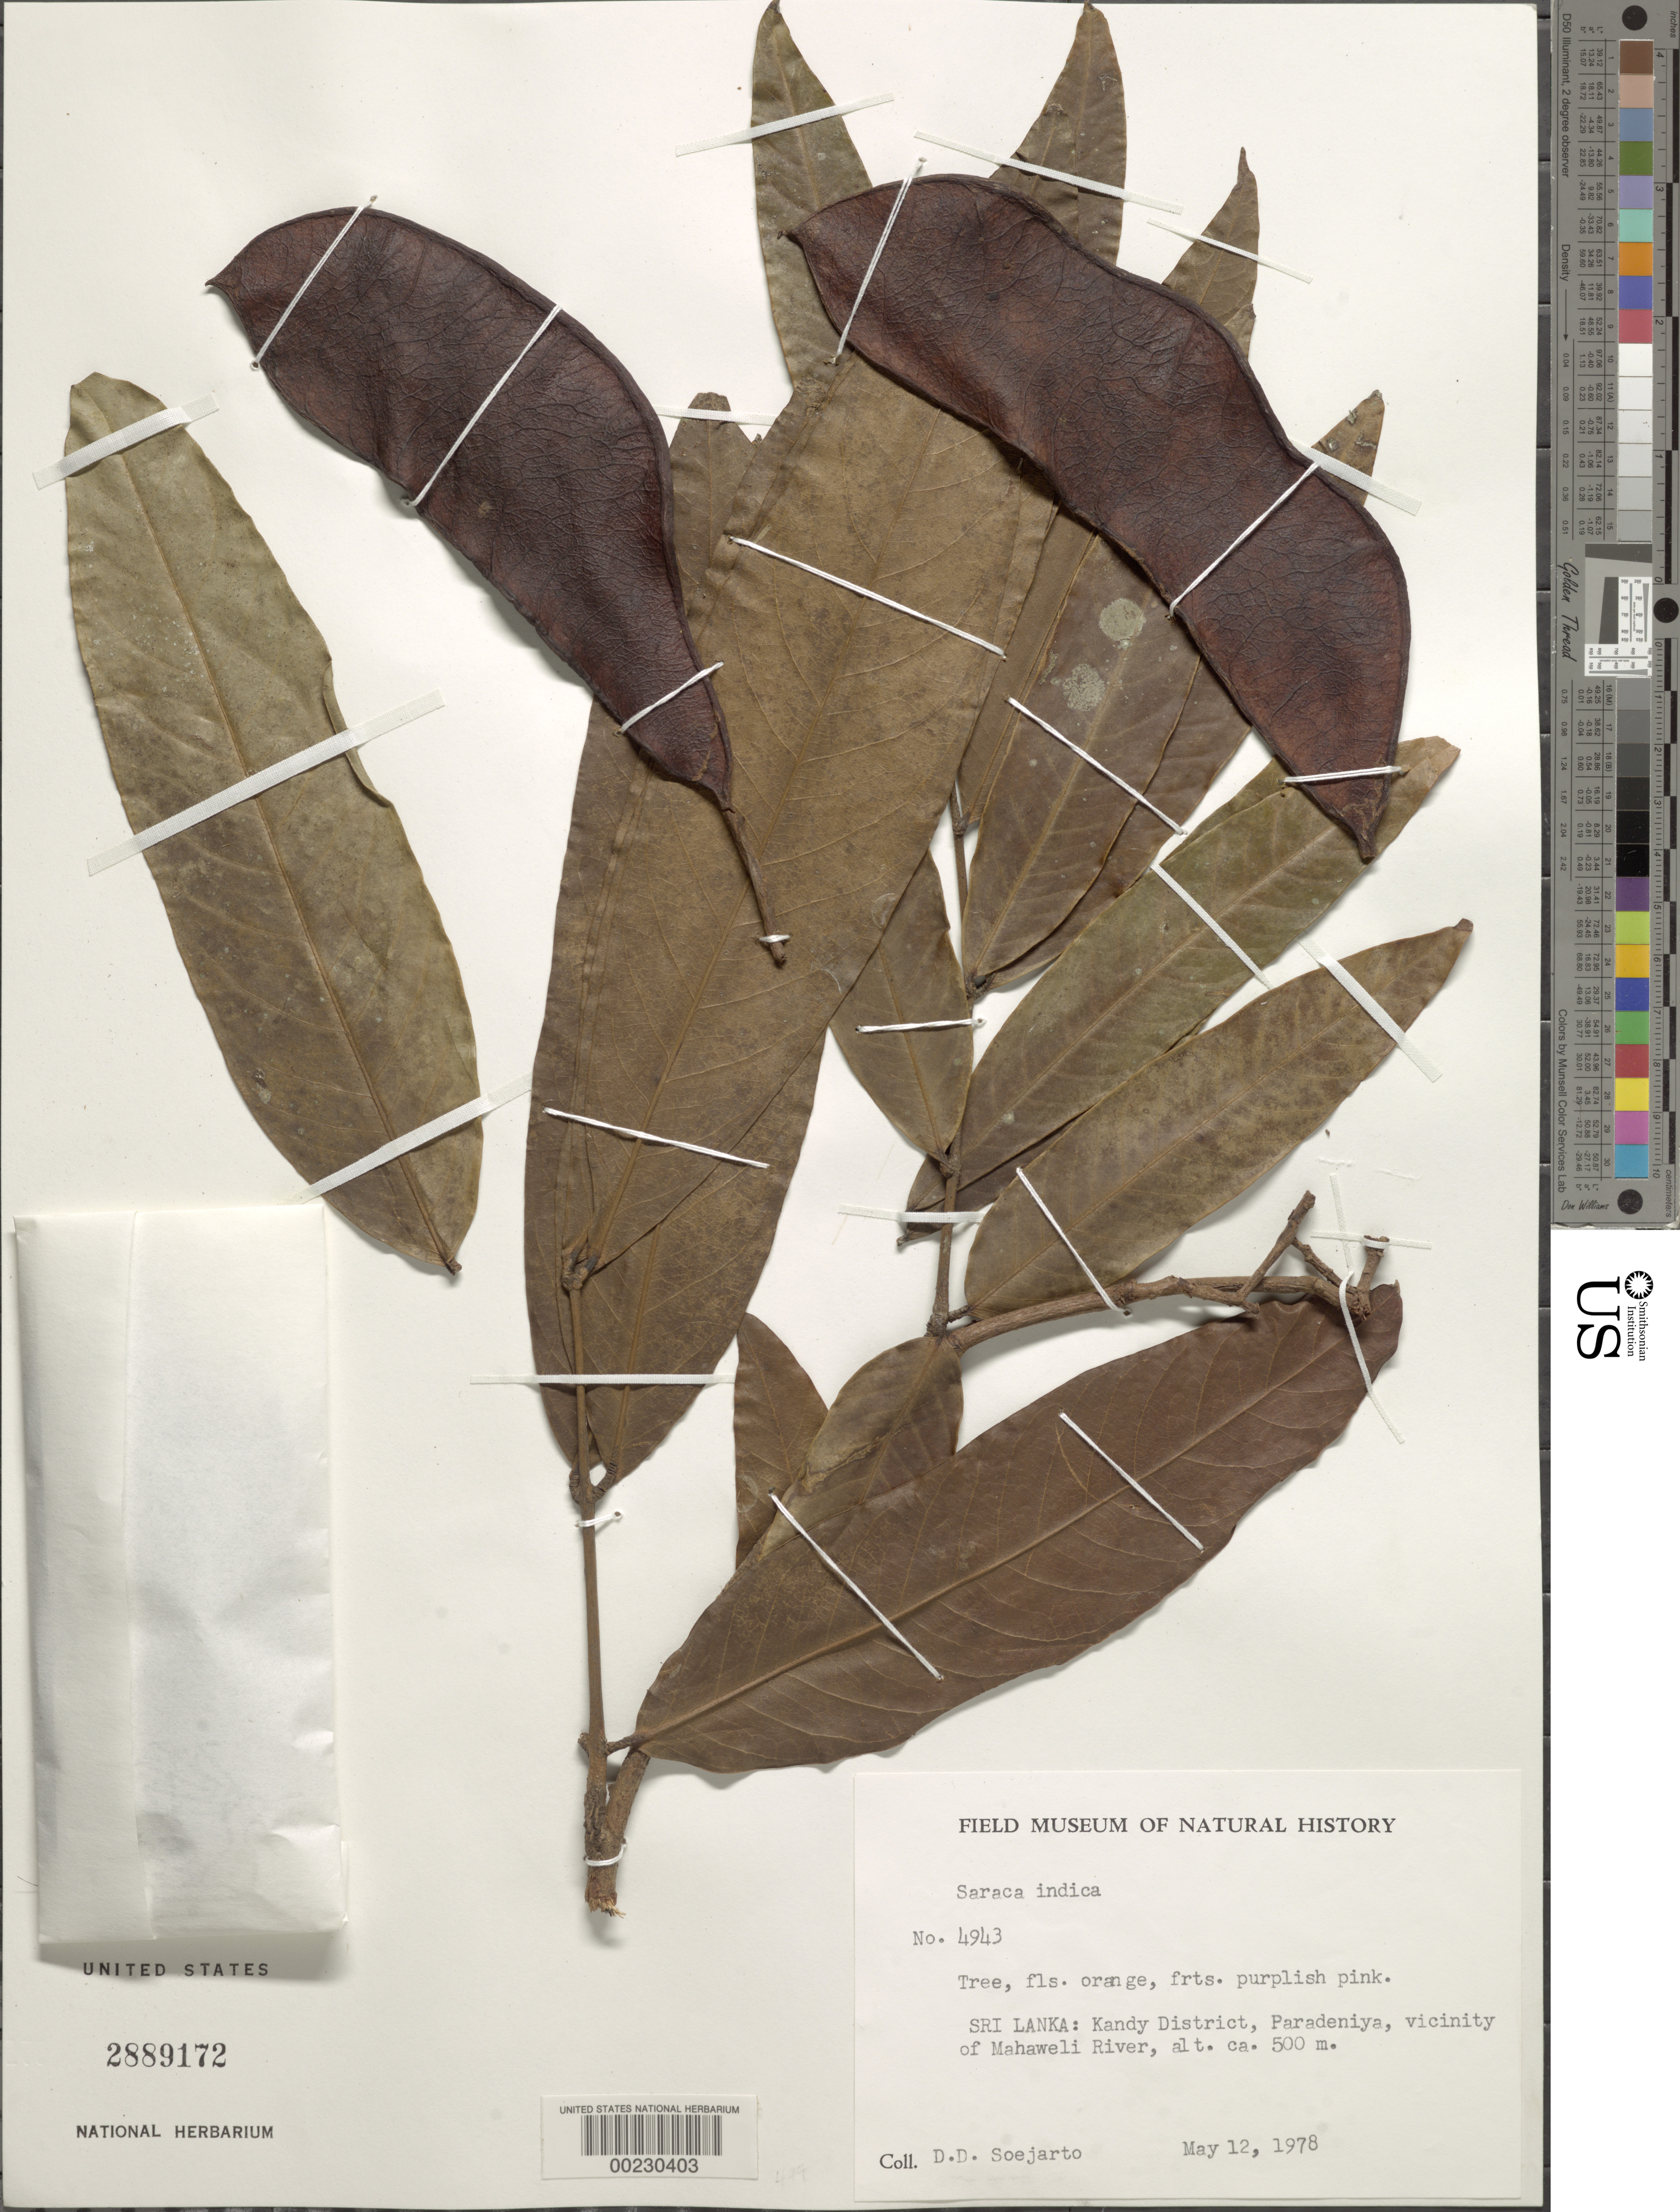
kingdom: Plantae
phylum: Tracheophyta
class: Magnoliopsida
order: Fabales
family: Fabaceae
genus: Saraca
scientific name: Saraca indica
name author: L.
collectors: D. D. Soejarto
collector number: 4943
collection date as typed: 12 May 1978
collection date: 1978-05-12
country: Sri Lanka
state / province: Central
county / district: Kandy Dist.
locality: Paradeniya, vicinity of mahaweli river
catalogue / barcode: US 2889172